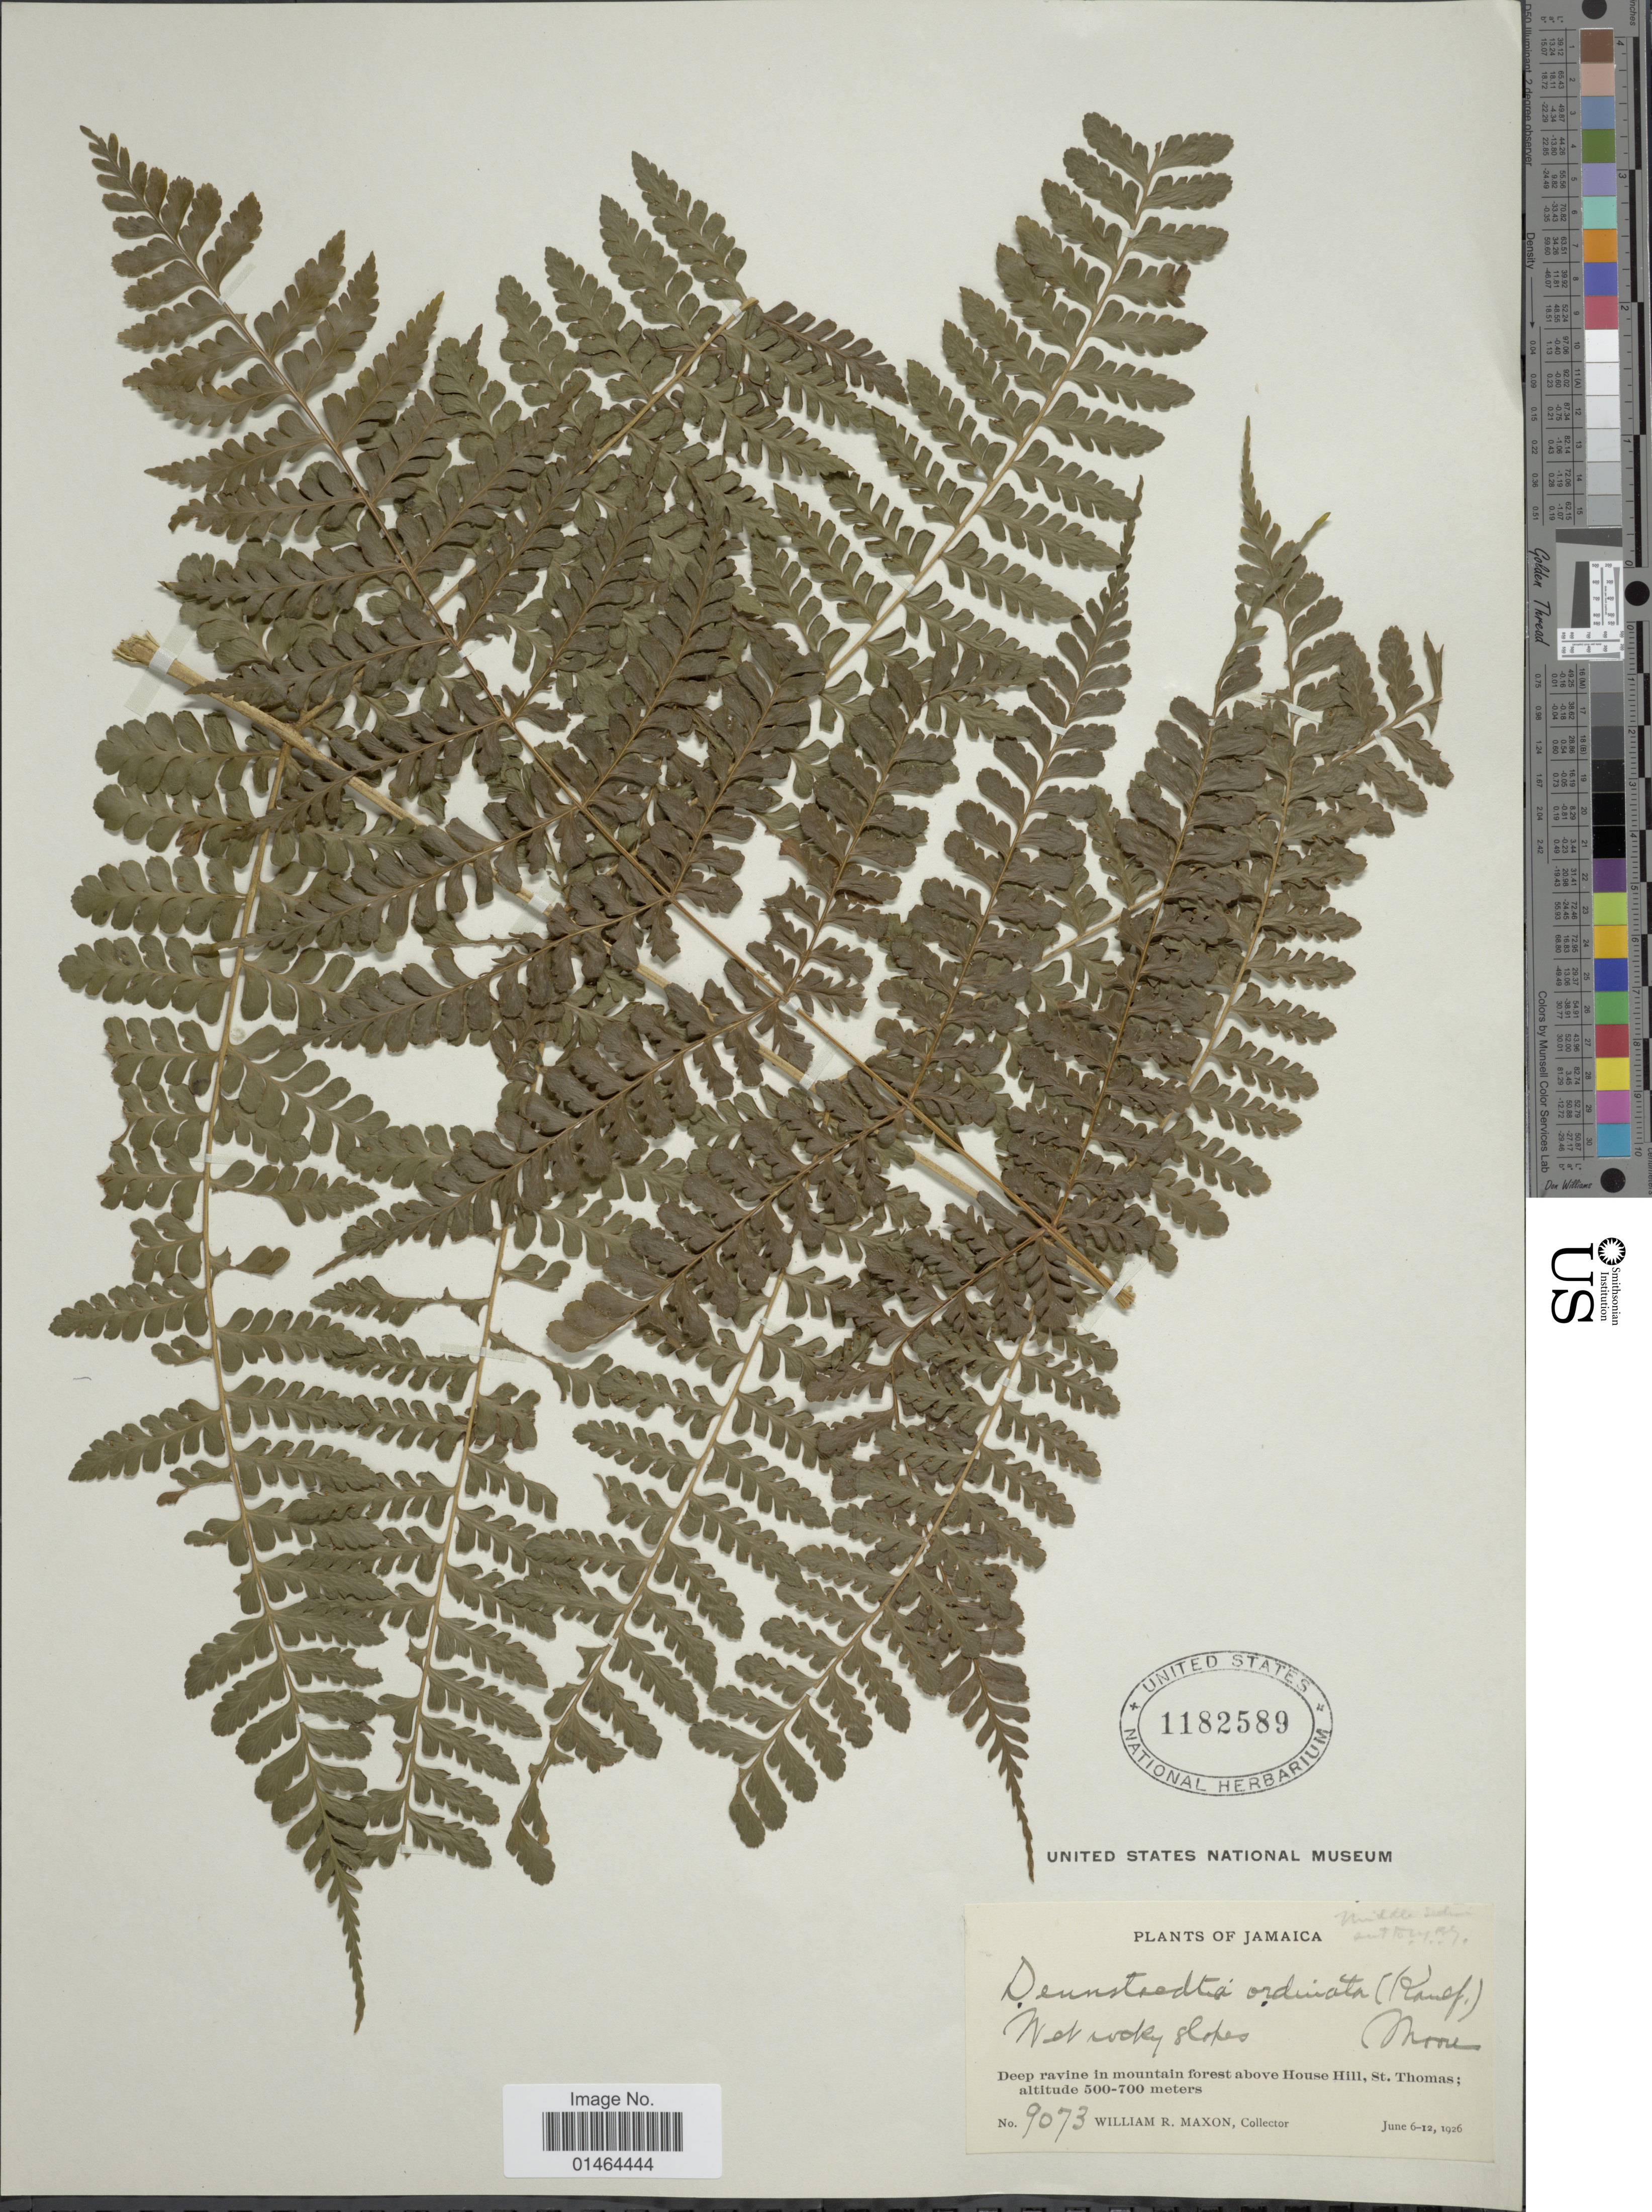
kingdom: Plantae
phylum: Tracheophyta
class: Polypodiopsida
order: Polypodiales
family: Dennstaedtiaceae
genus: Dennstaedtia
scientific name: Dennstaedtia dissecta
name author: (Sw.) T. Moore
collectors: W. R. Maxon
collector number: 9073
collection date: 1926-06-06/1926-06-12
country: Jamaica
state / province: Saint Thomas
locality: Deep ravine in mountain forest above House Hill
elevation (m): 500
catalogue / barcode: US 1182589